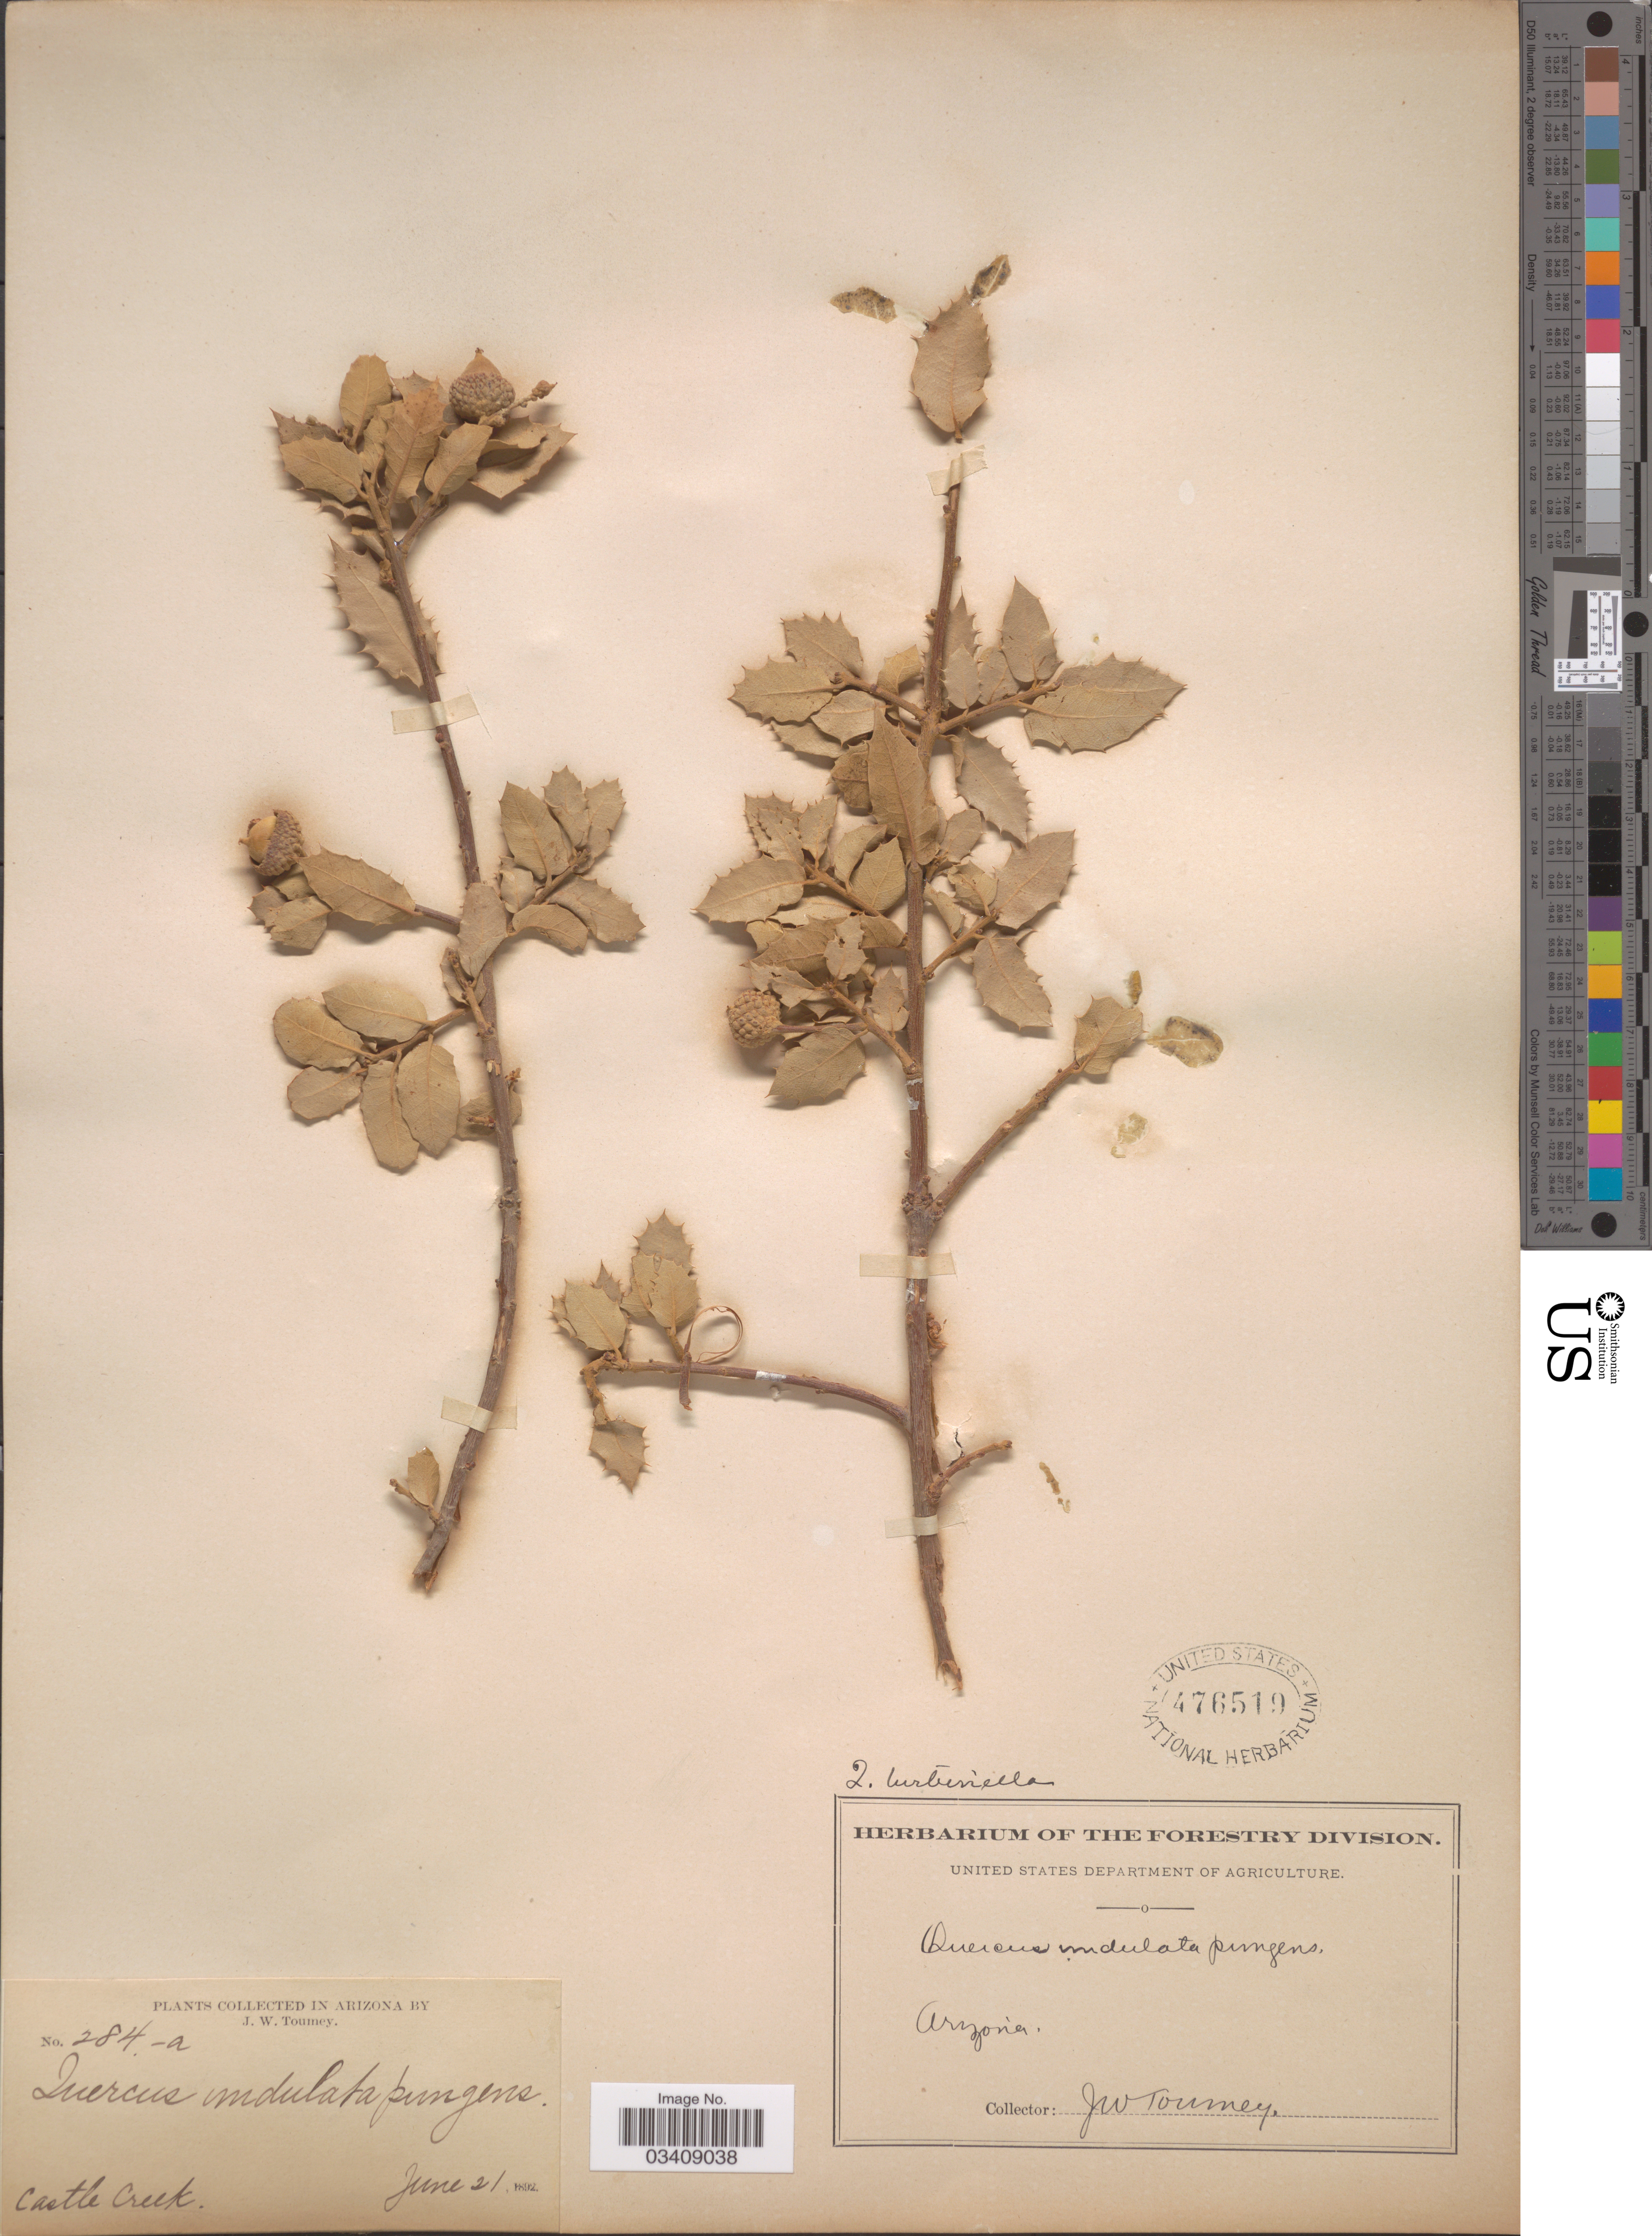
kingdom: Plantae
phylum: Tracheophyta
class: Magnoliopsida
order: Fagales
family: Fagaceae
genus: Quercus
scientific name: Quercus turbinella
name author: Greene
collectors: J. W. Toumey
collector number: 284-a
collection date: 1892-06-21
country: United States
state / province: Arizona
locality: Castle Creek.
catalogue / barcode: US 476519